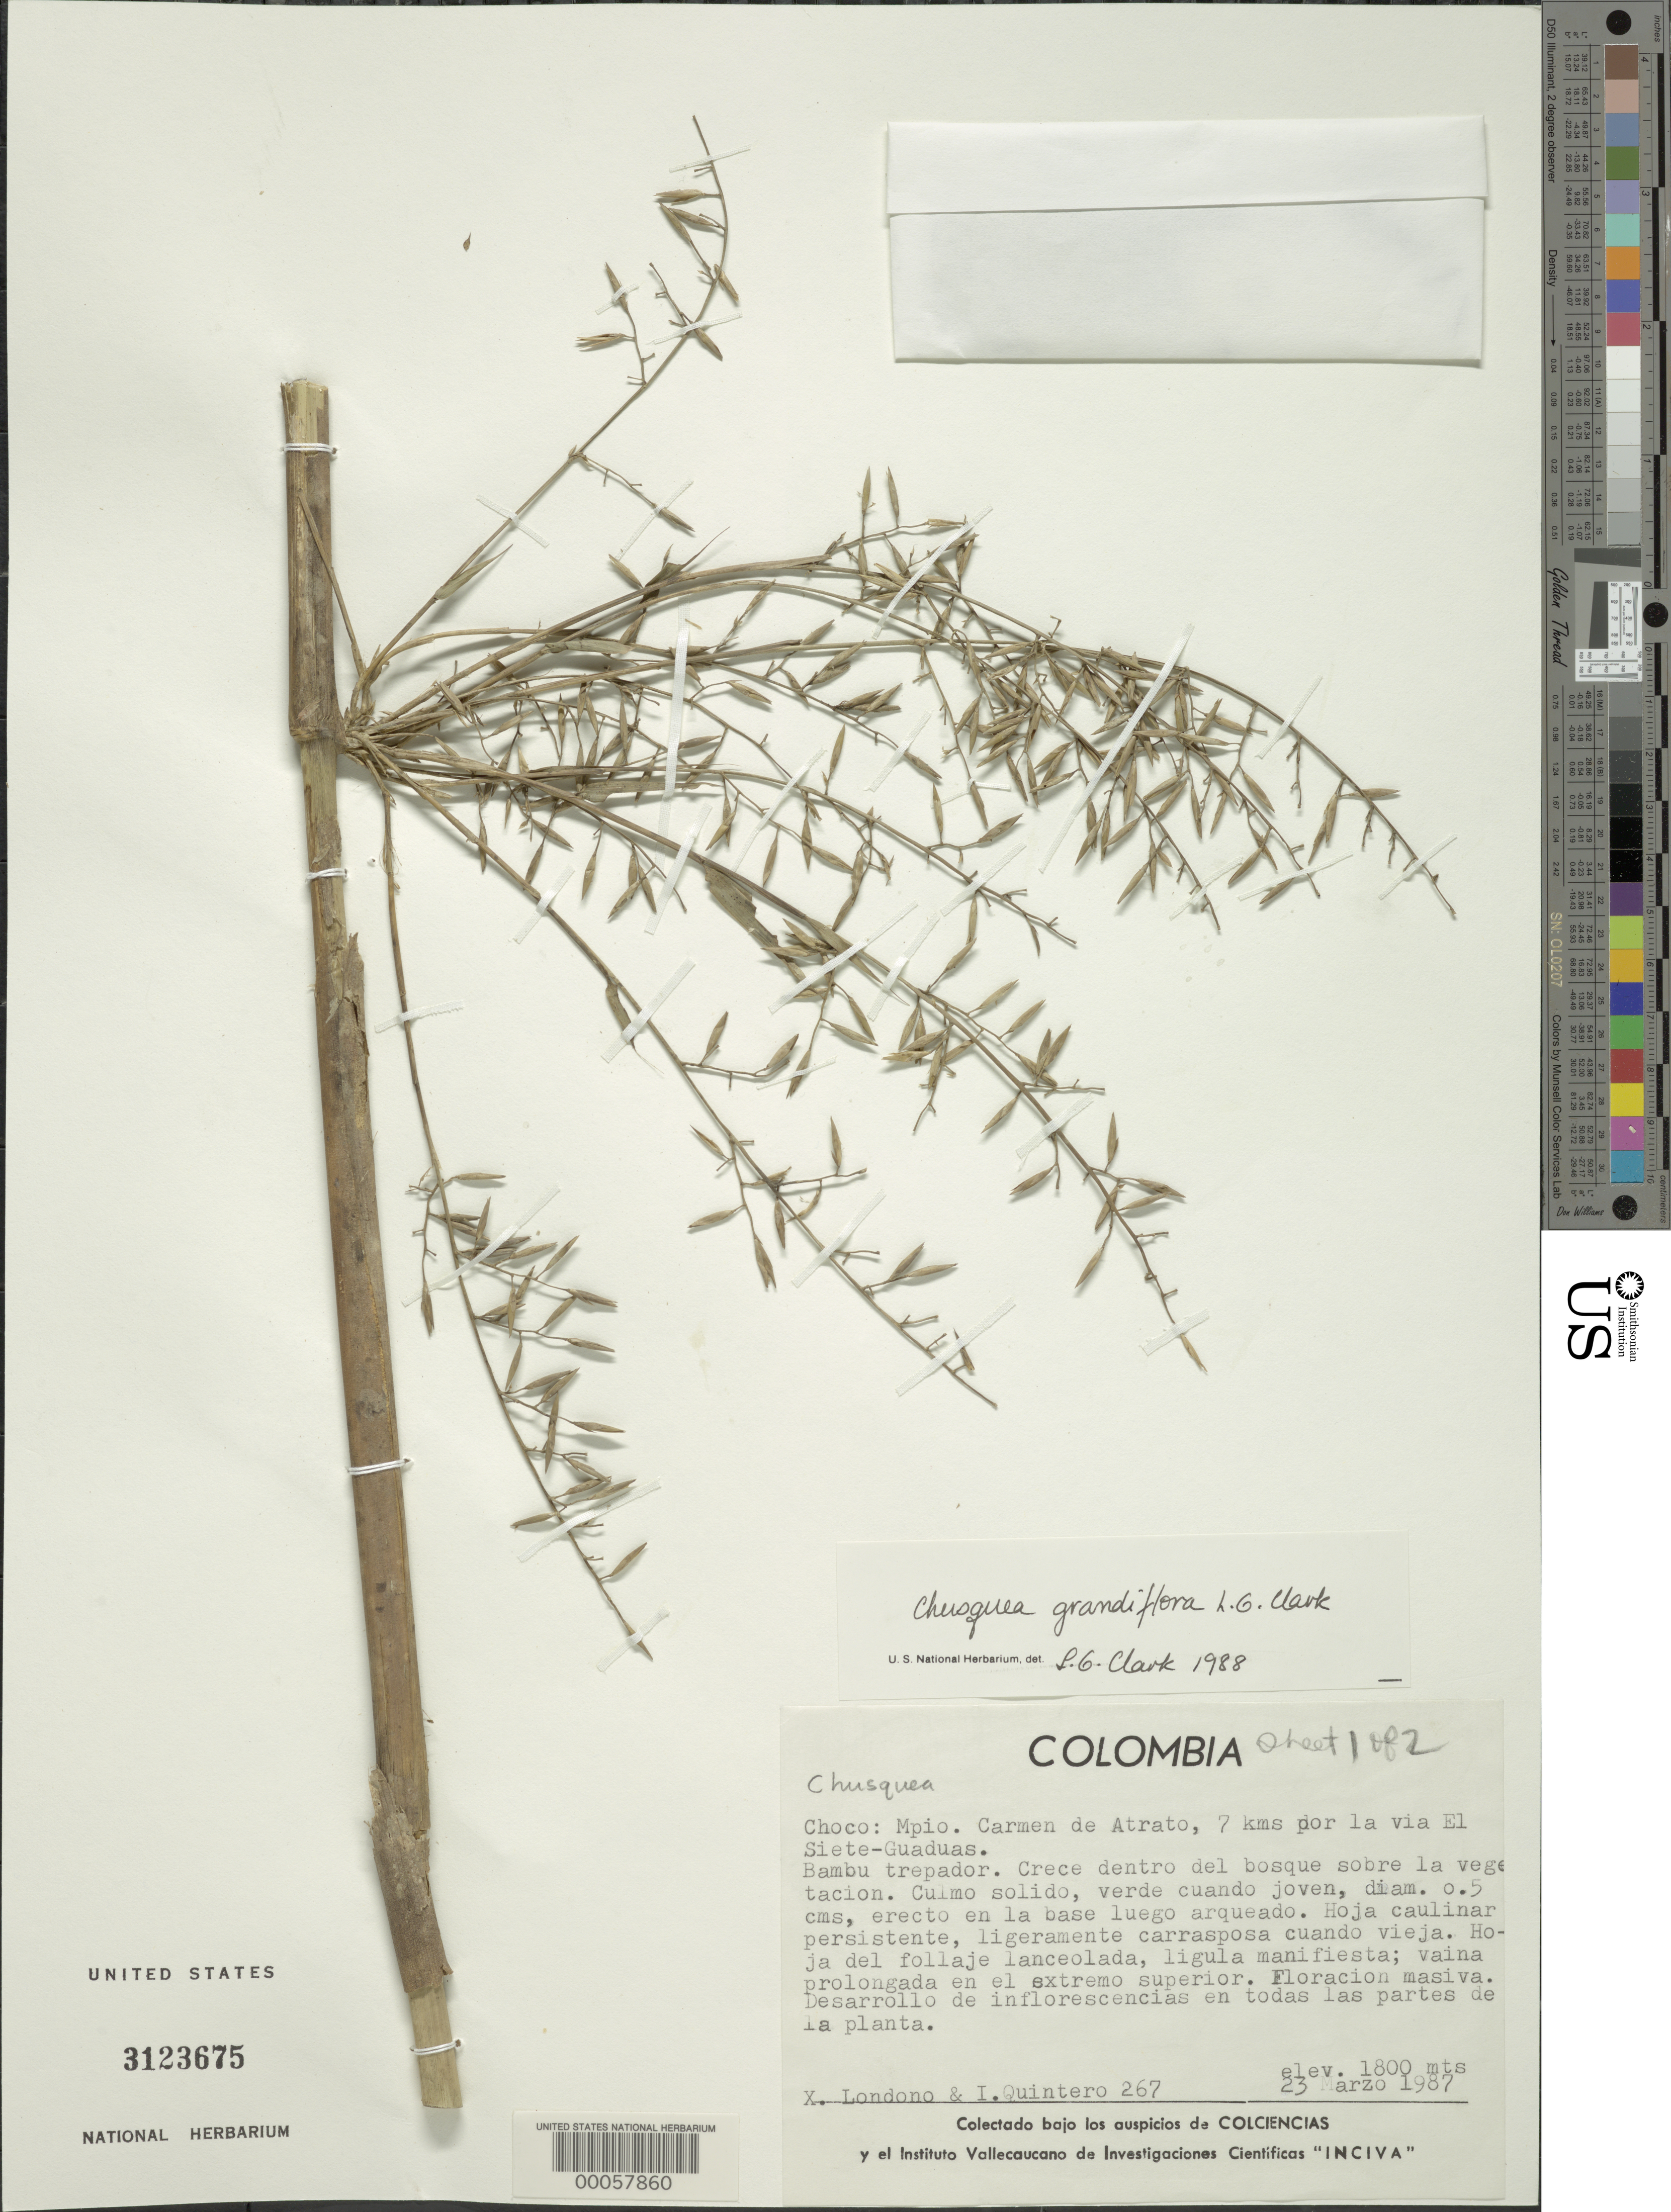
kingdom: Plantae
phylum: Tracheophyta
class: Liliopsida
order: Poales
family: Poaceae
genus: Chusquea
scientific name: Chusquea grandiflora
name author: L.G. Clark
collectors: X. Londoño & I. Quintero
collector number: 267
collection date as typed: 23 Mar 1987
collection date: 1987-03-23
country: Colombia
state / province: Chocó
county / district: El Carmen ?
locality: Mun. Carmen de Atrato, 7 kms por la via el Siete-Guaduas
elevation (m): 1800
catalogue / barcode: US 3123675